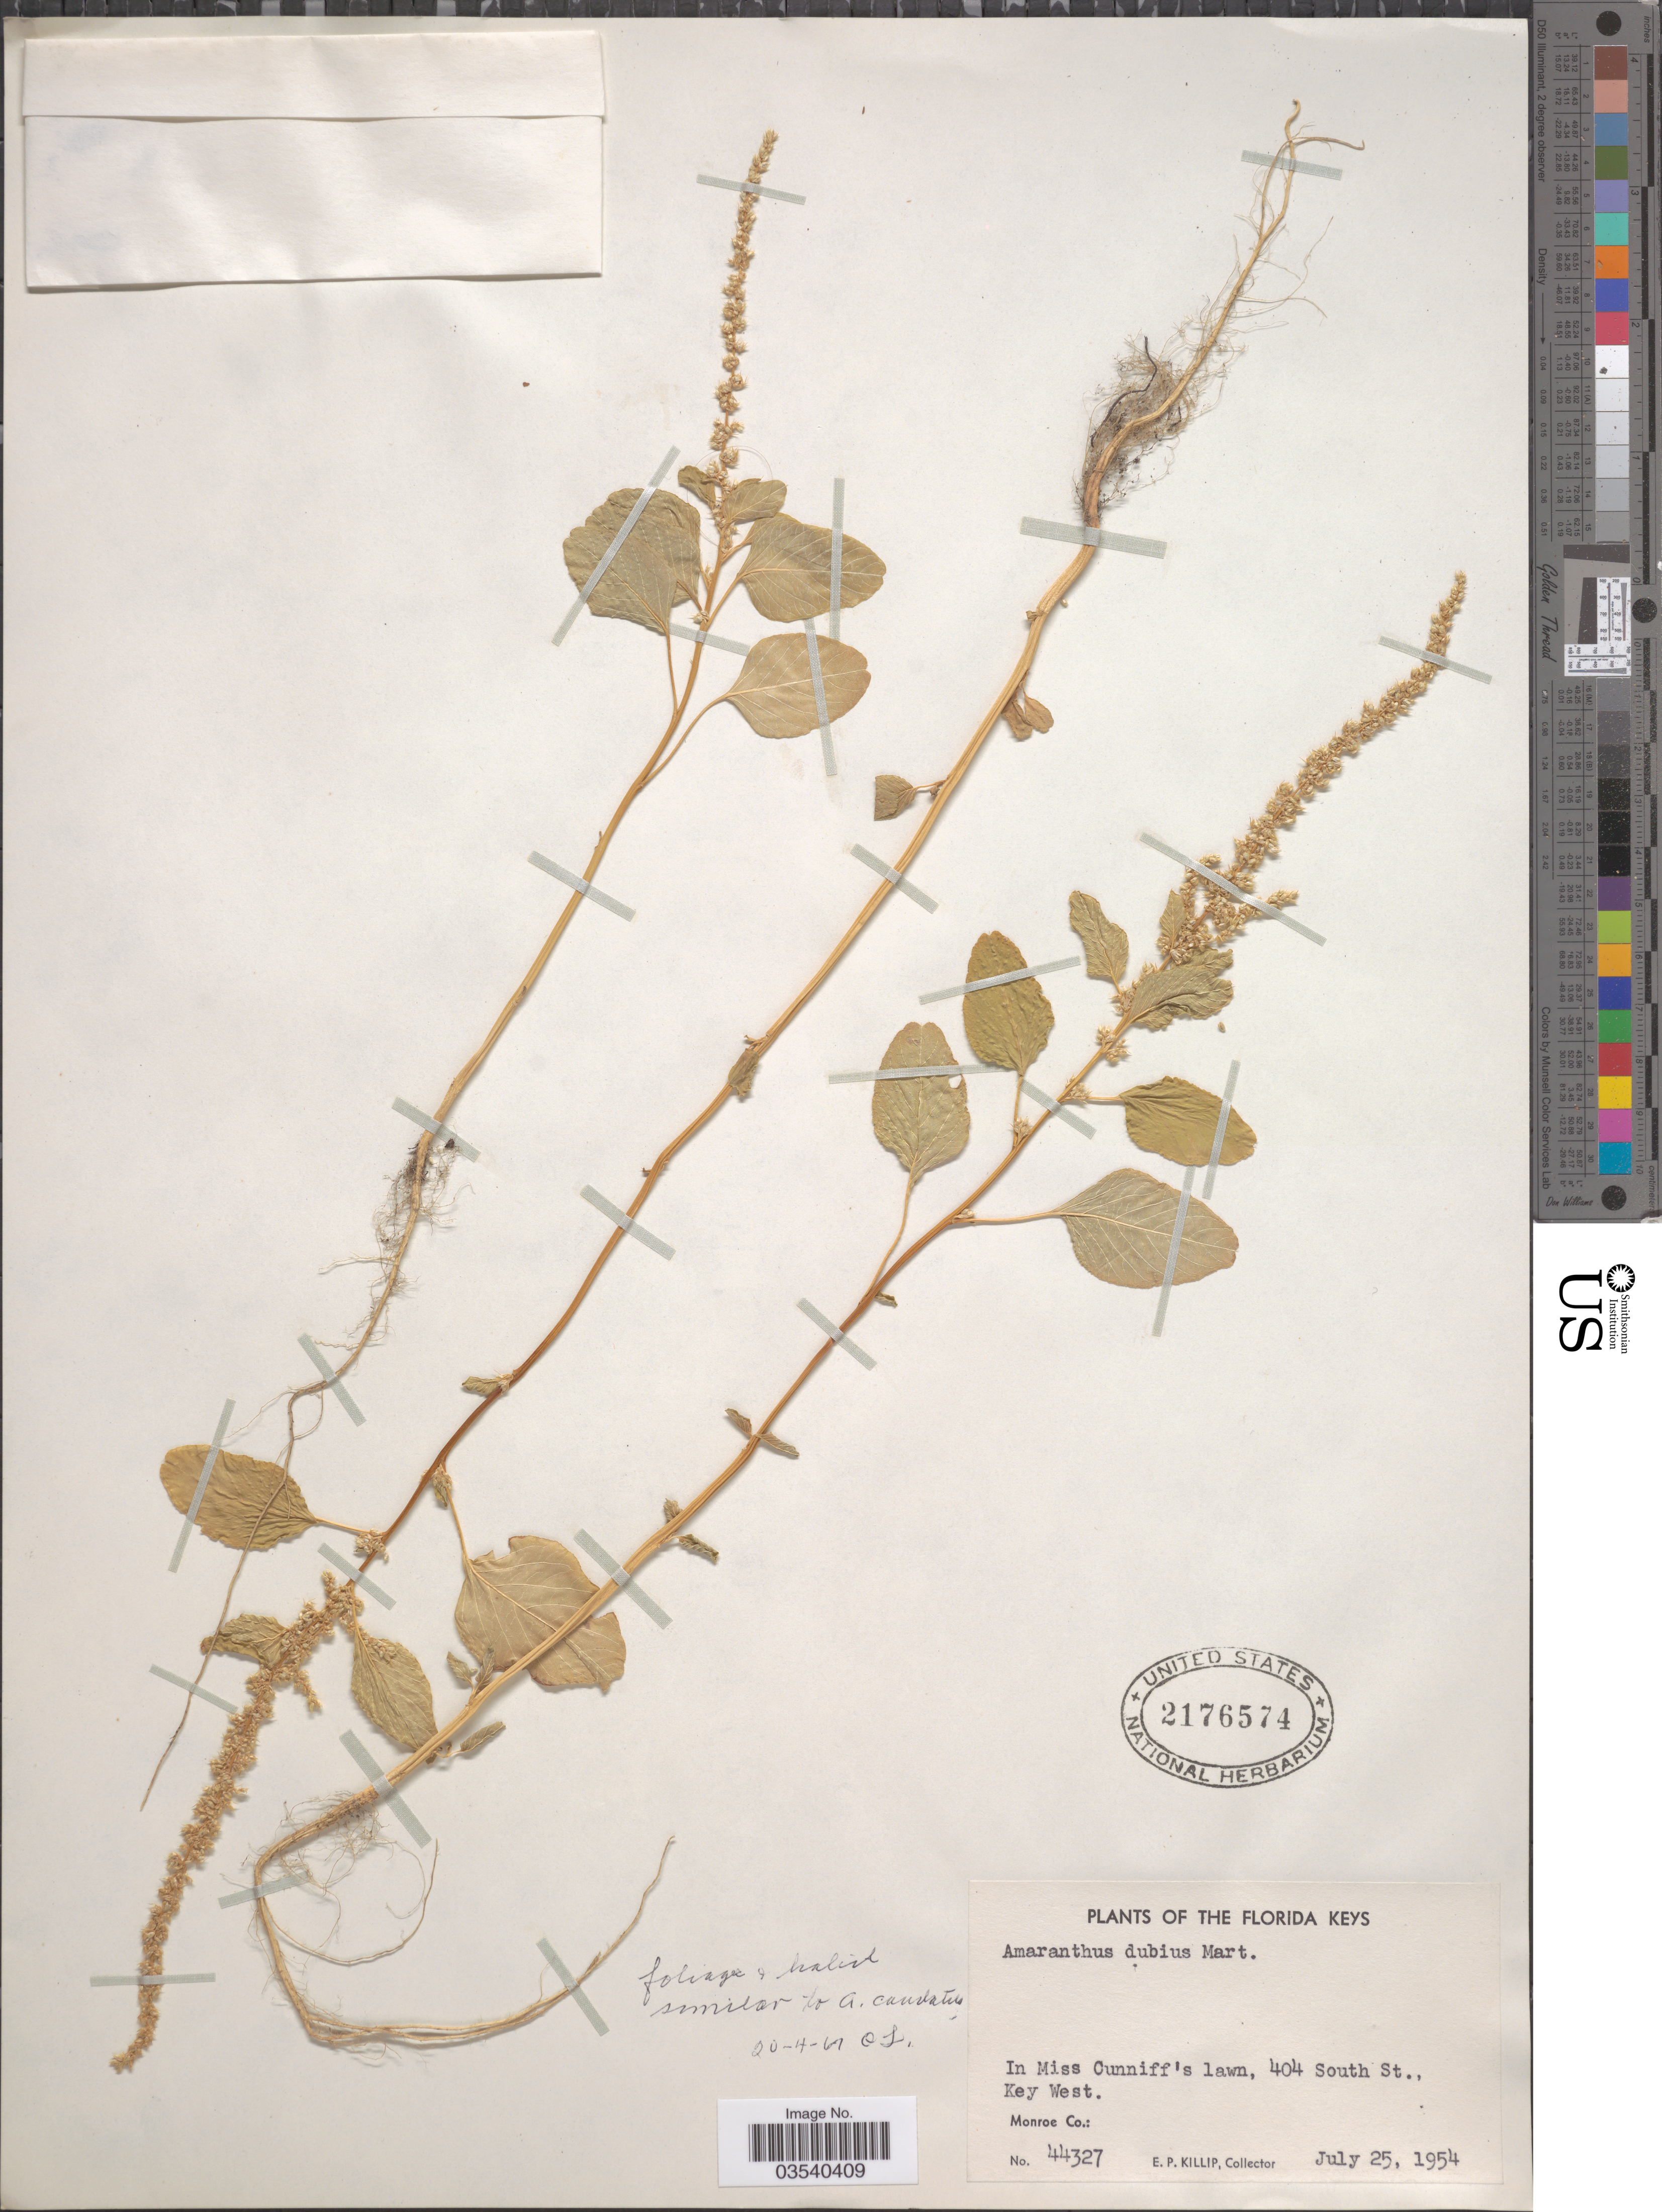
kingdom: Plantae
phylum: Tracheophyta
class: Magnoliopsida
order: Caryophyllales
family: Amaranthaceae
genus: Amaranthus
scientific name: Amaranthus dubius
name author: Mart. ex Thell.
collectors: E. P. Killip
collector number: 44327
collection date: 1954-07-25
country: United States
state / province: Florida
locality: The Florida Keys. In Miss Cunniff's lawn, 404 South St., Key West. Monroe Co.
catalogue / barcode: US 2176574